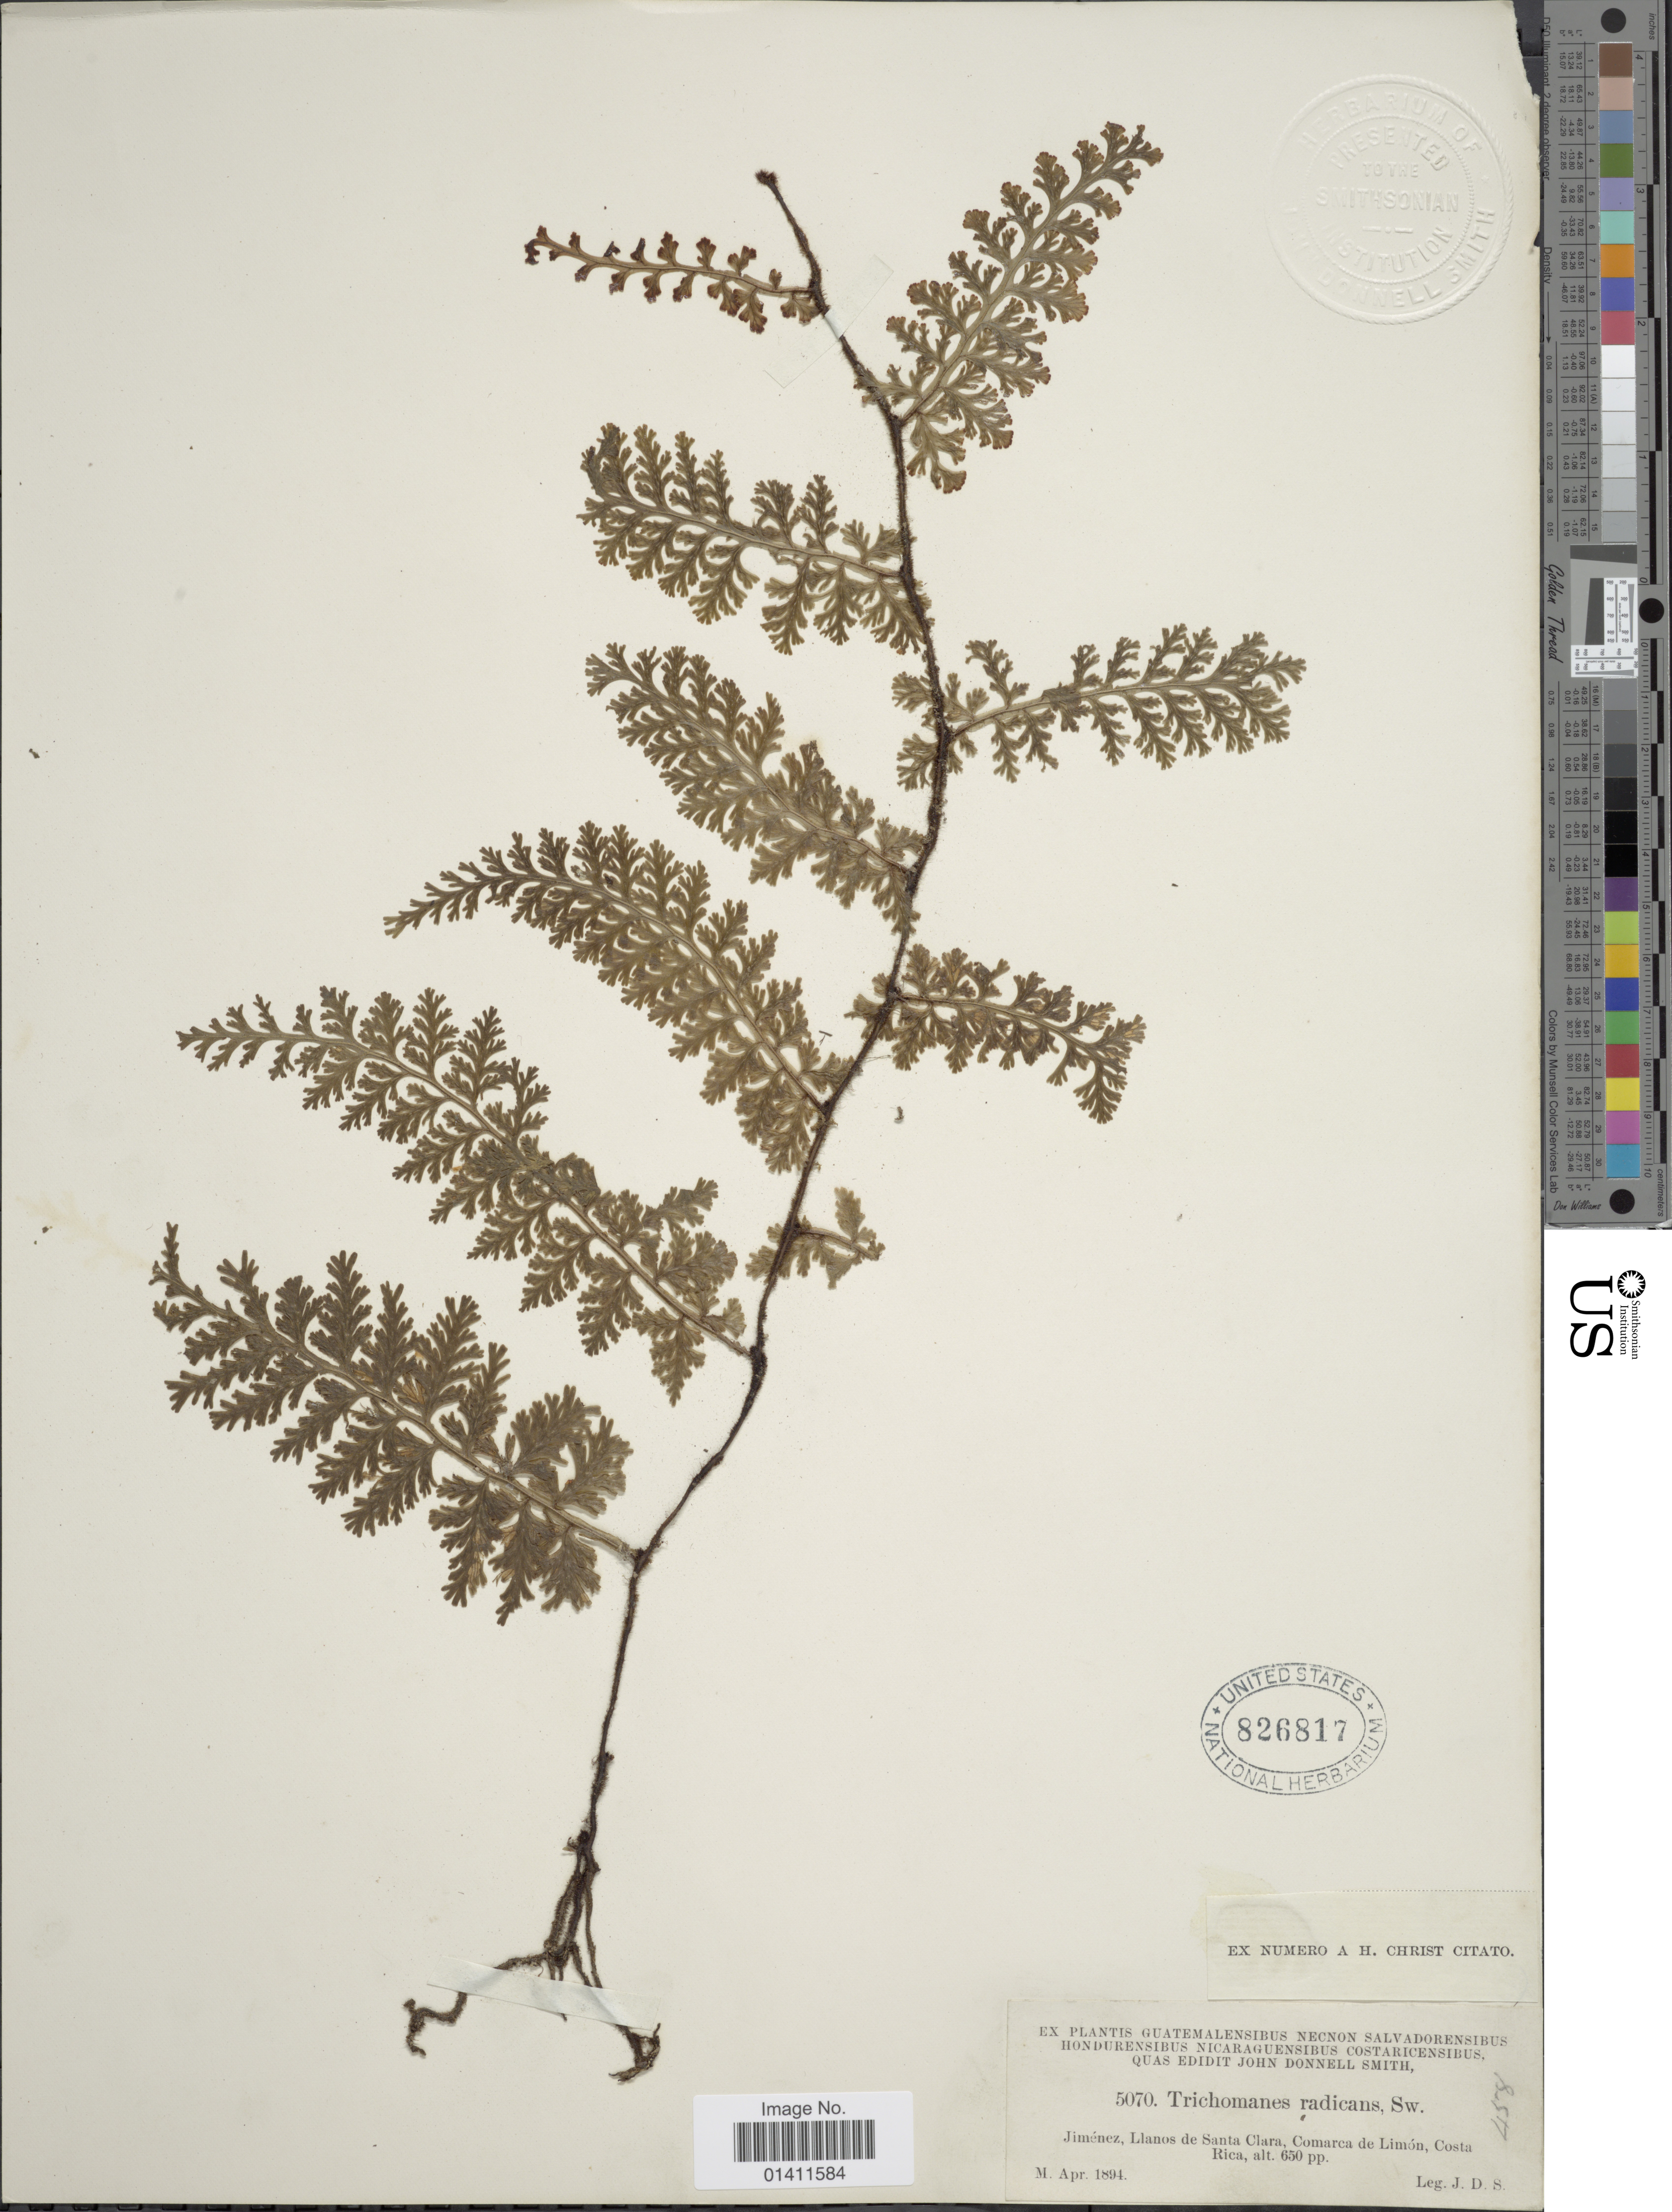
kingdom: Plantae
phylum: Tracheophyta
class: Polypodiopsida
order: Hymenophyllales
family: Hymenophyllaceae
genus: Vandenboschia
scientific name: Vandenboschia collariata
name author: (Bosch) Ebihara & K. Iwats.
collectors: J. Donnell Smith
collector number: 5070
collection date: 1894-04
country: Costa Rica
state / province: Limón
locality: Jimenez, Llanos de Santa Clara, Comarca de Limon.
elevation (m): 198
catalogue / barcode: US 826817